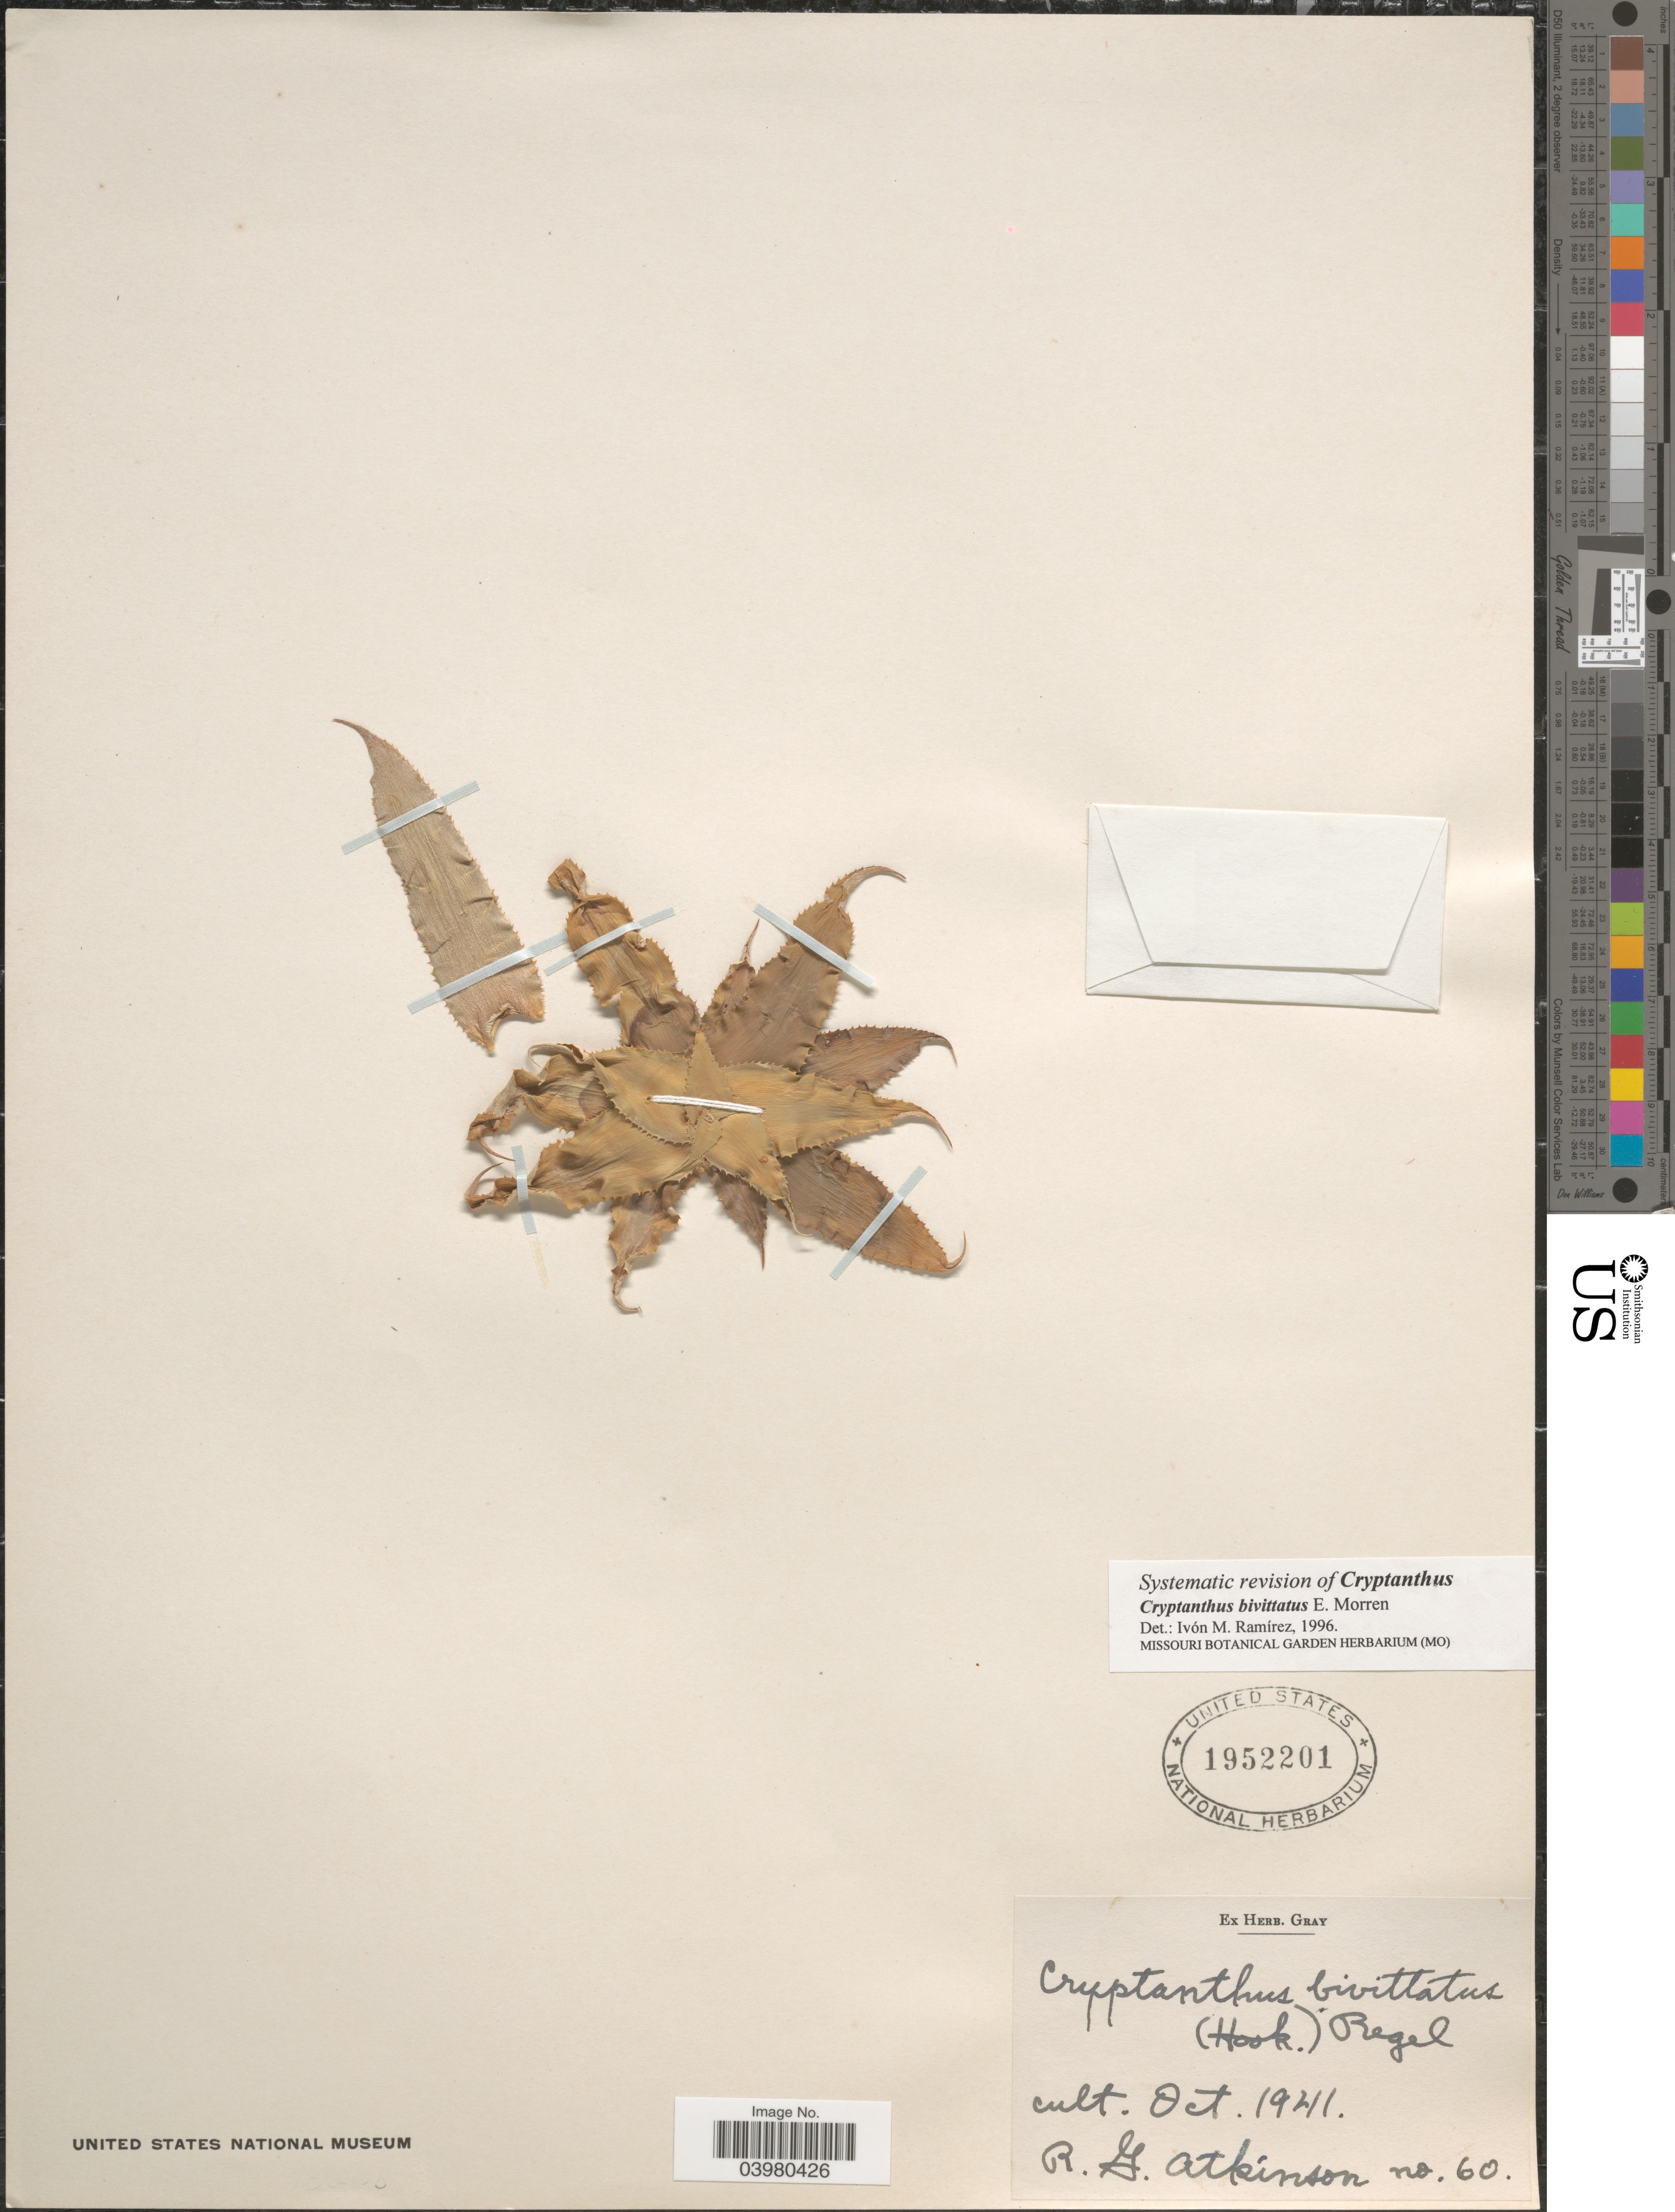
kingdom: Plantae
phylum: Tracheophyta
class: Liliopsida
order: Poales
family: Bromeliaceae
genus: Cryptanthus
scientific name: Cryptanthus bivittatus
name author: (Hook.) Regel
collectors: R. Atkinson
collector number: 60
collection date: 1941-10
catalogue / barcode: US 1952201